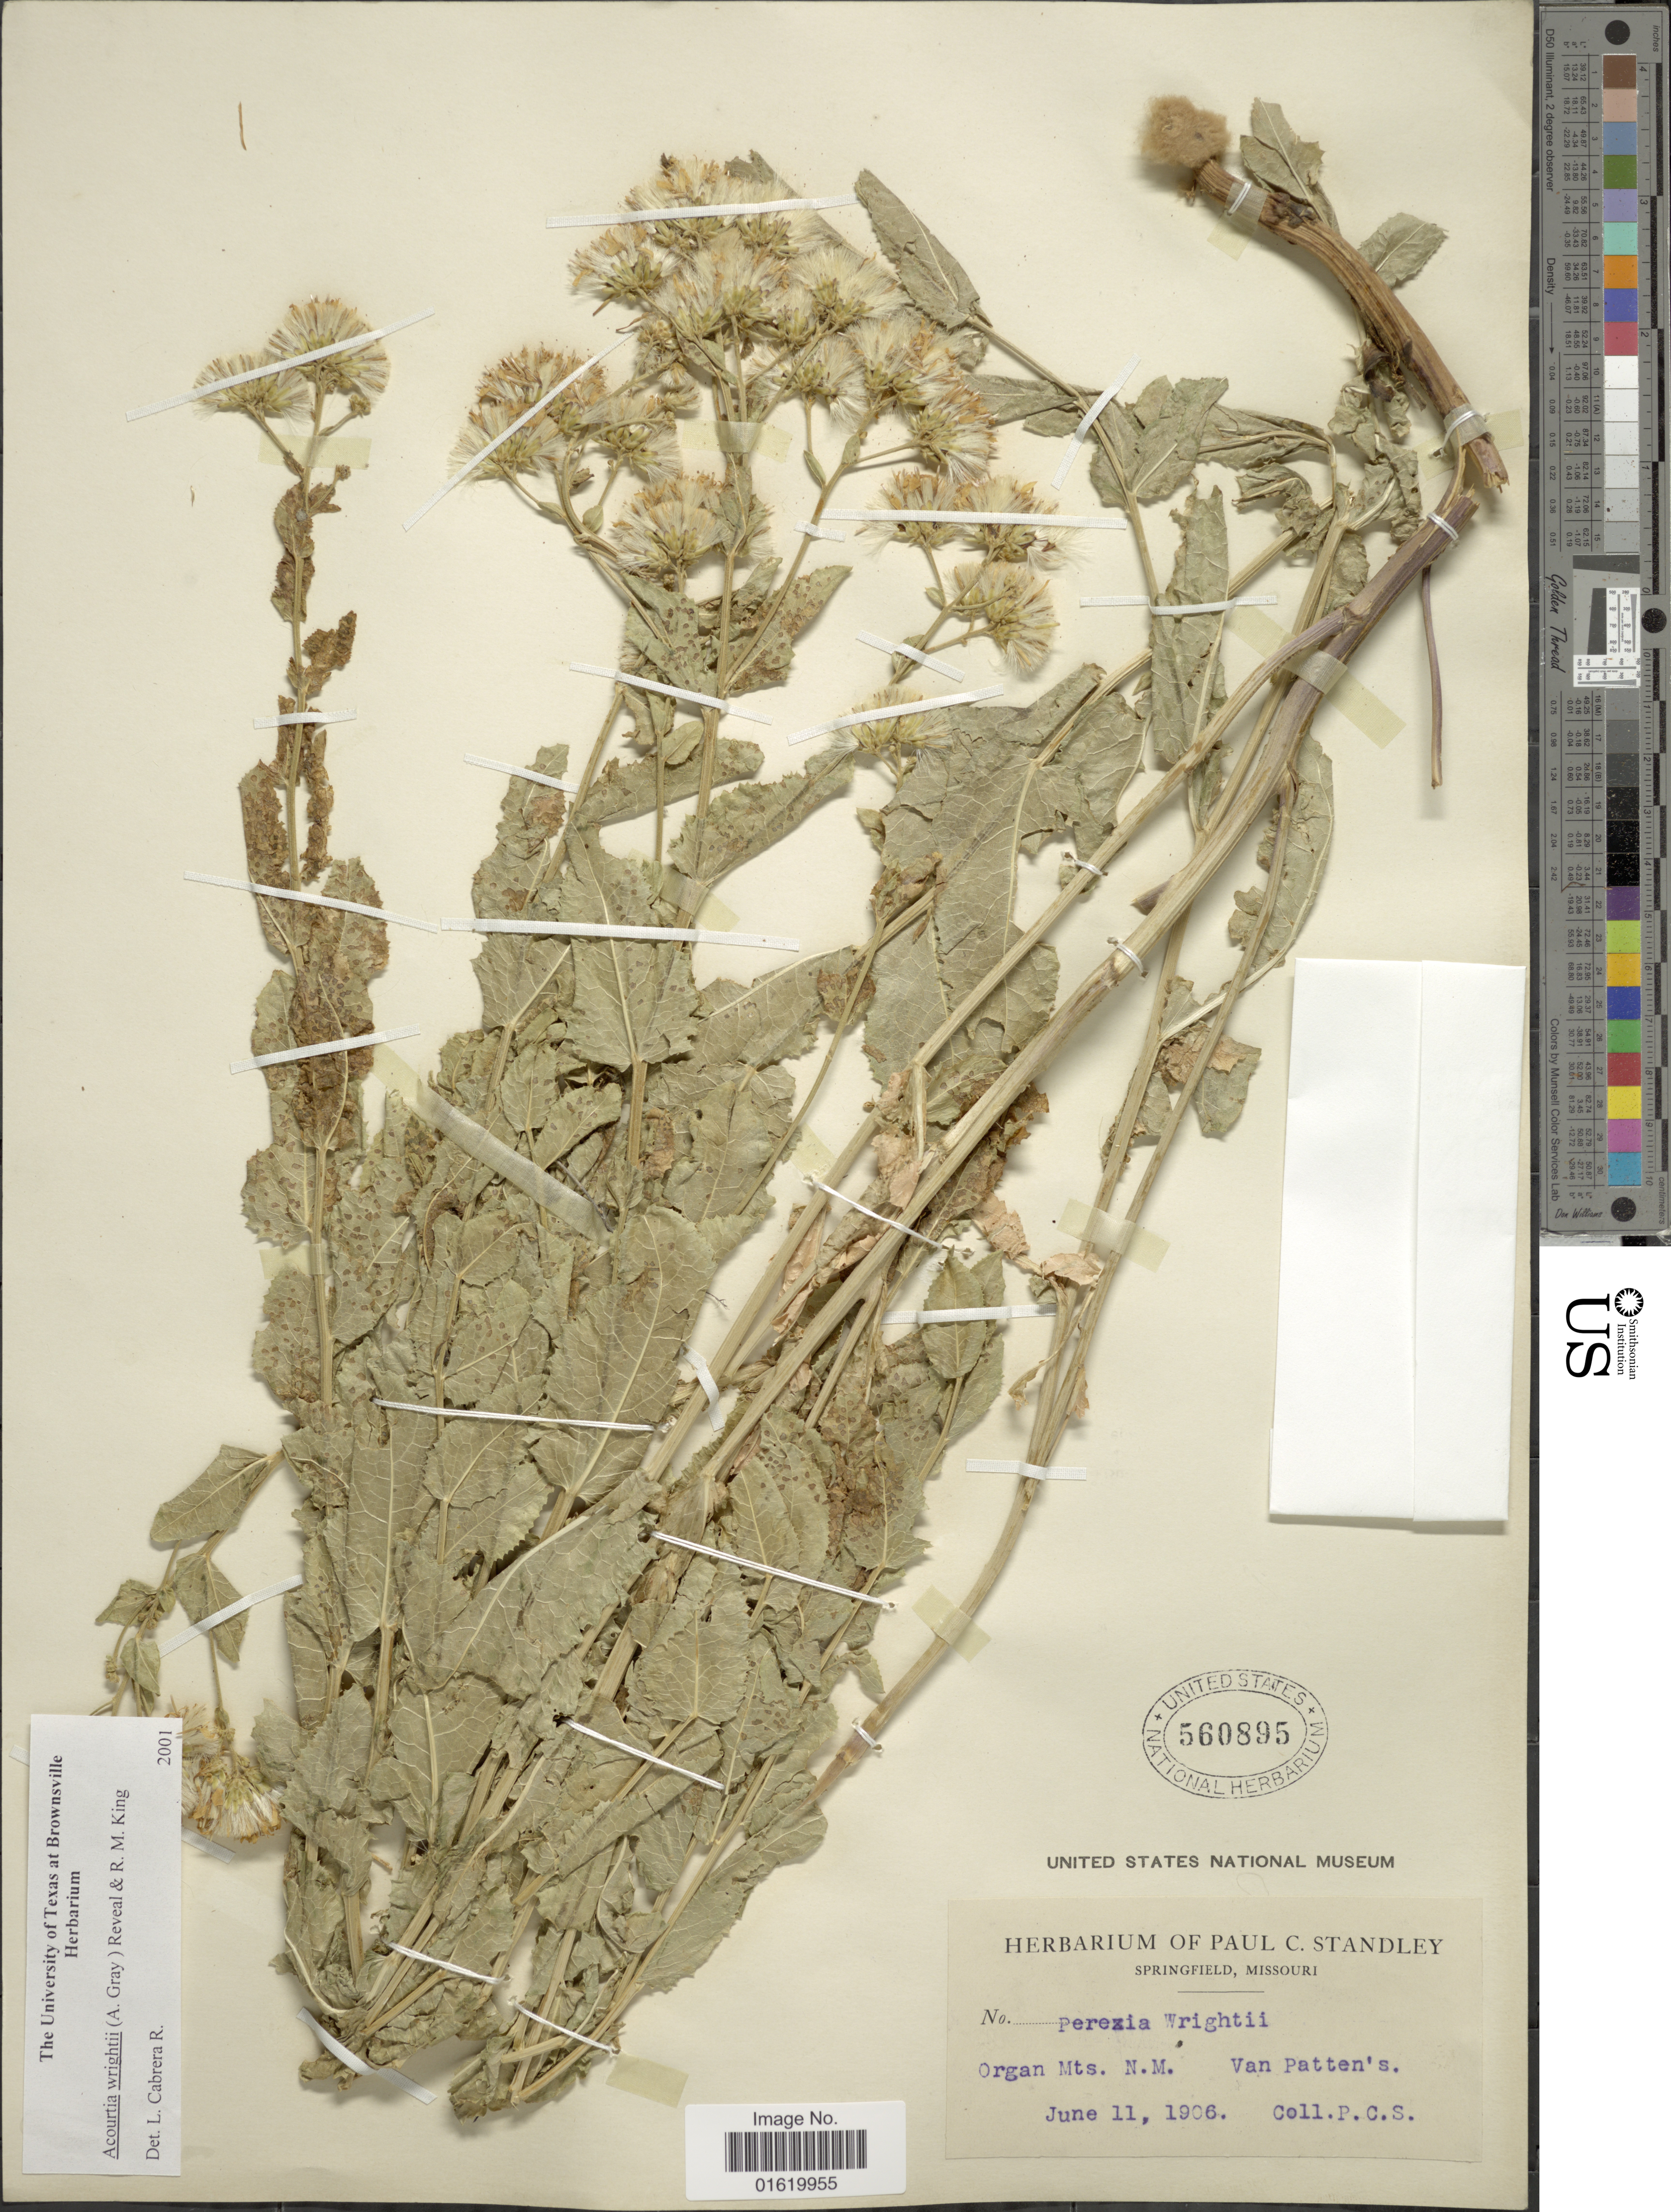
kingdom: Plantae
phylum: Tracheophyta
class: Magnoliopsida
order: Asterales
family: Asteraceae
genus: Acourtia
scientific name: Acourtia wrightii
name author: (A. Gray) Reveal & R.M. King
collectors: P. C. Standley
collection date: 1906-06-11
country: United States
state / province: New Mexico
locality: Organ Mts. Van Patten's.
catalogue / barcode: US 560895